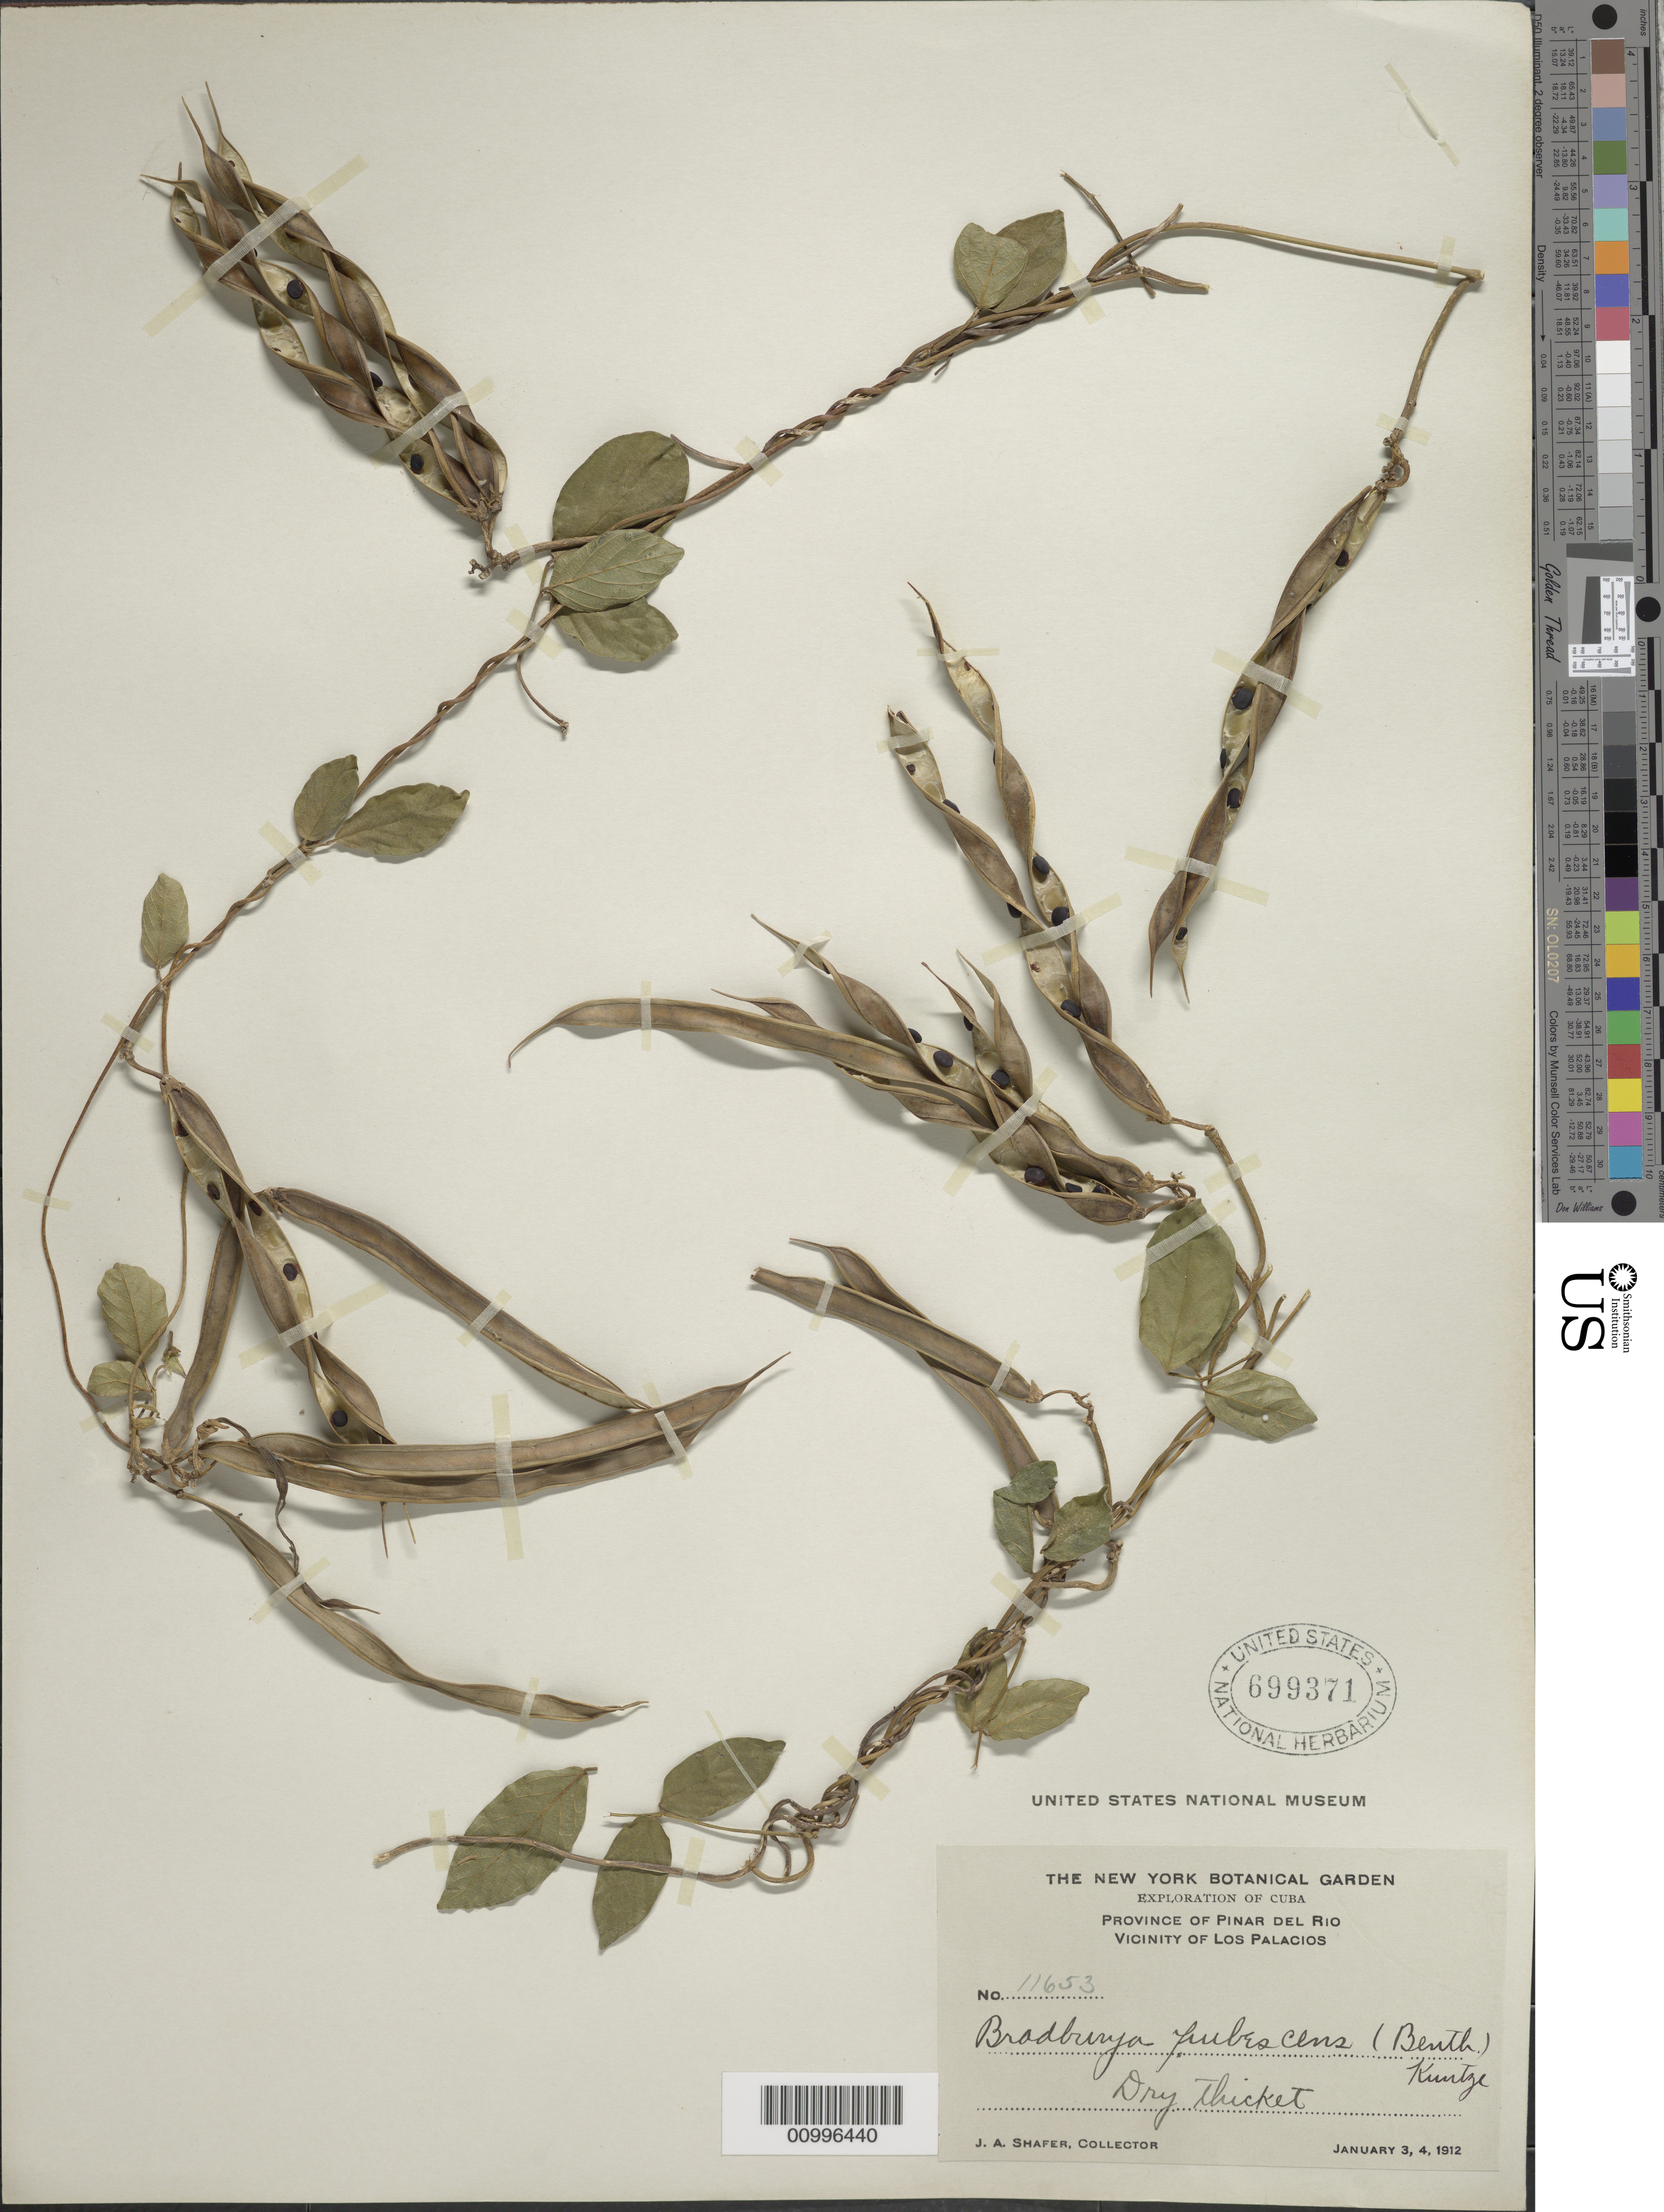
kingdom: Plantae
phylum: Tracheophyta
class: Magnoliopsida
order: Fabales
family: Fabaceae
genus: Centrosema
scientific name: Centrosema pubescens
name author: Benth.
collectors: J. A. Shafer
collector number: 11653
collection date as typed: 03 Jan 1912 to 04 Jan 1912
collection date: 1912-01-03/1912-01-04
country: Cuba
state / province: Pinar del Rio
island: Cuba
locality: Dry thicket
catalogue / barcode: US 699371